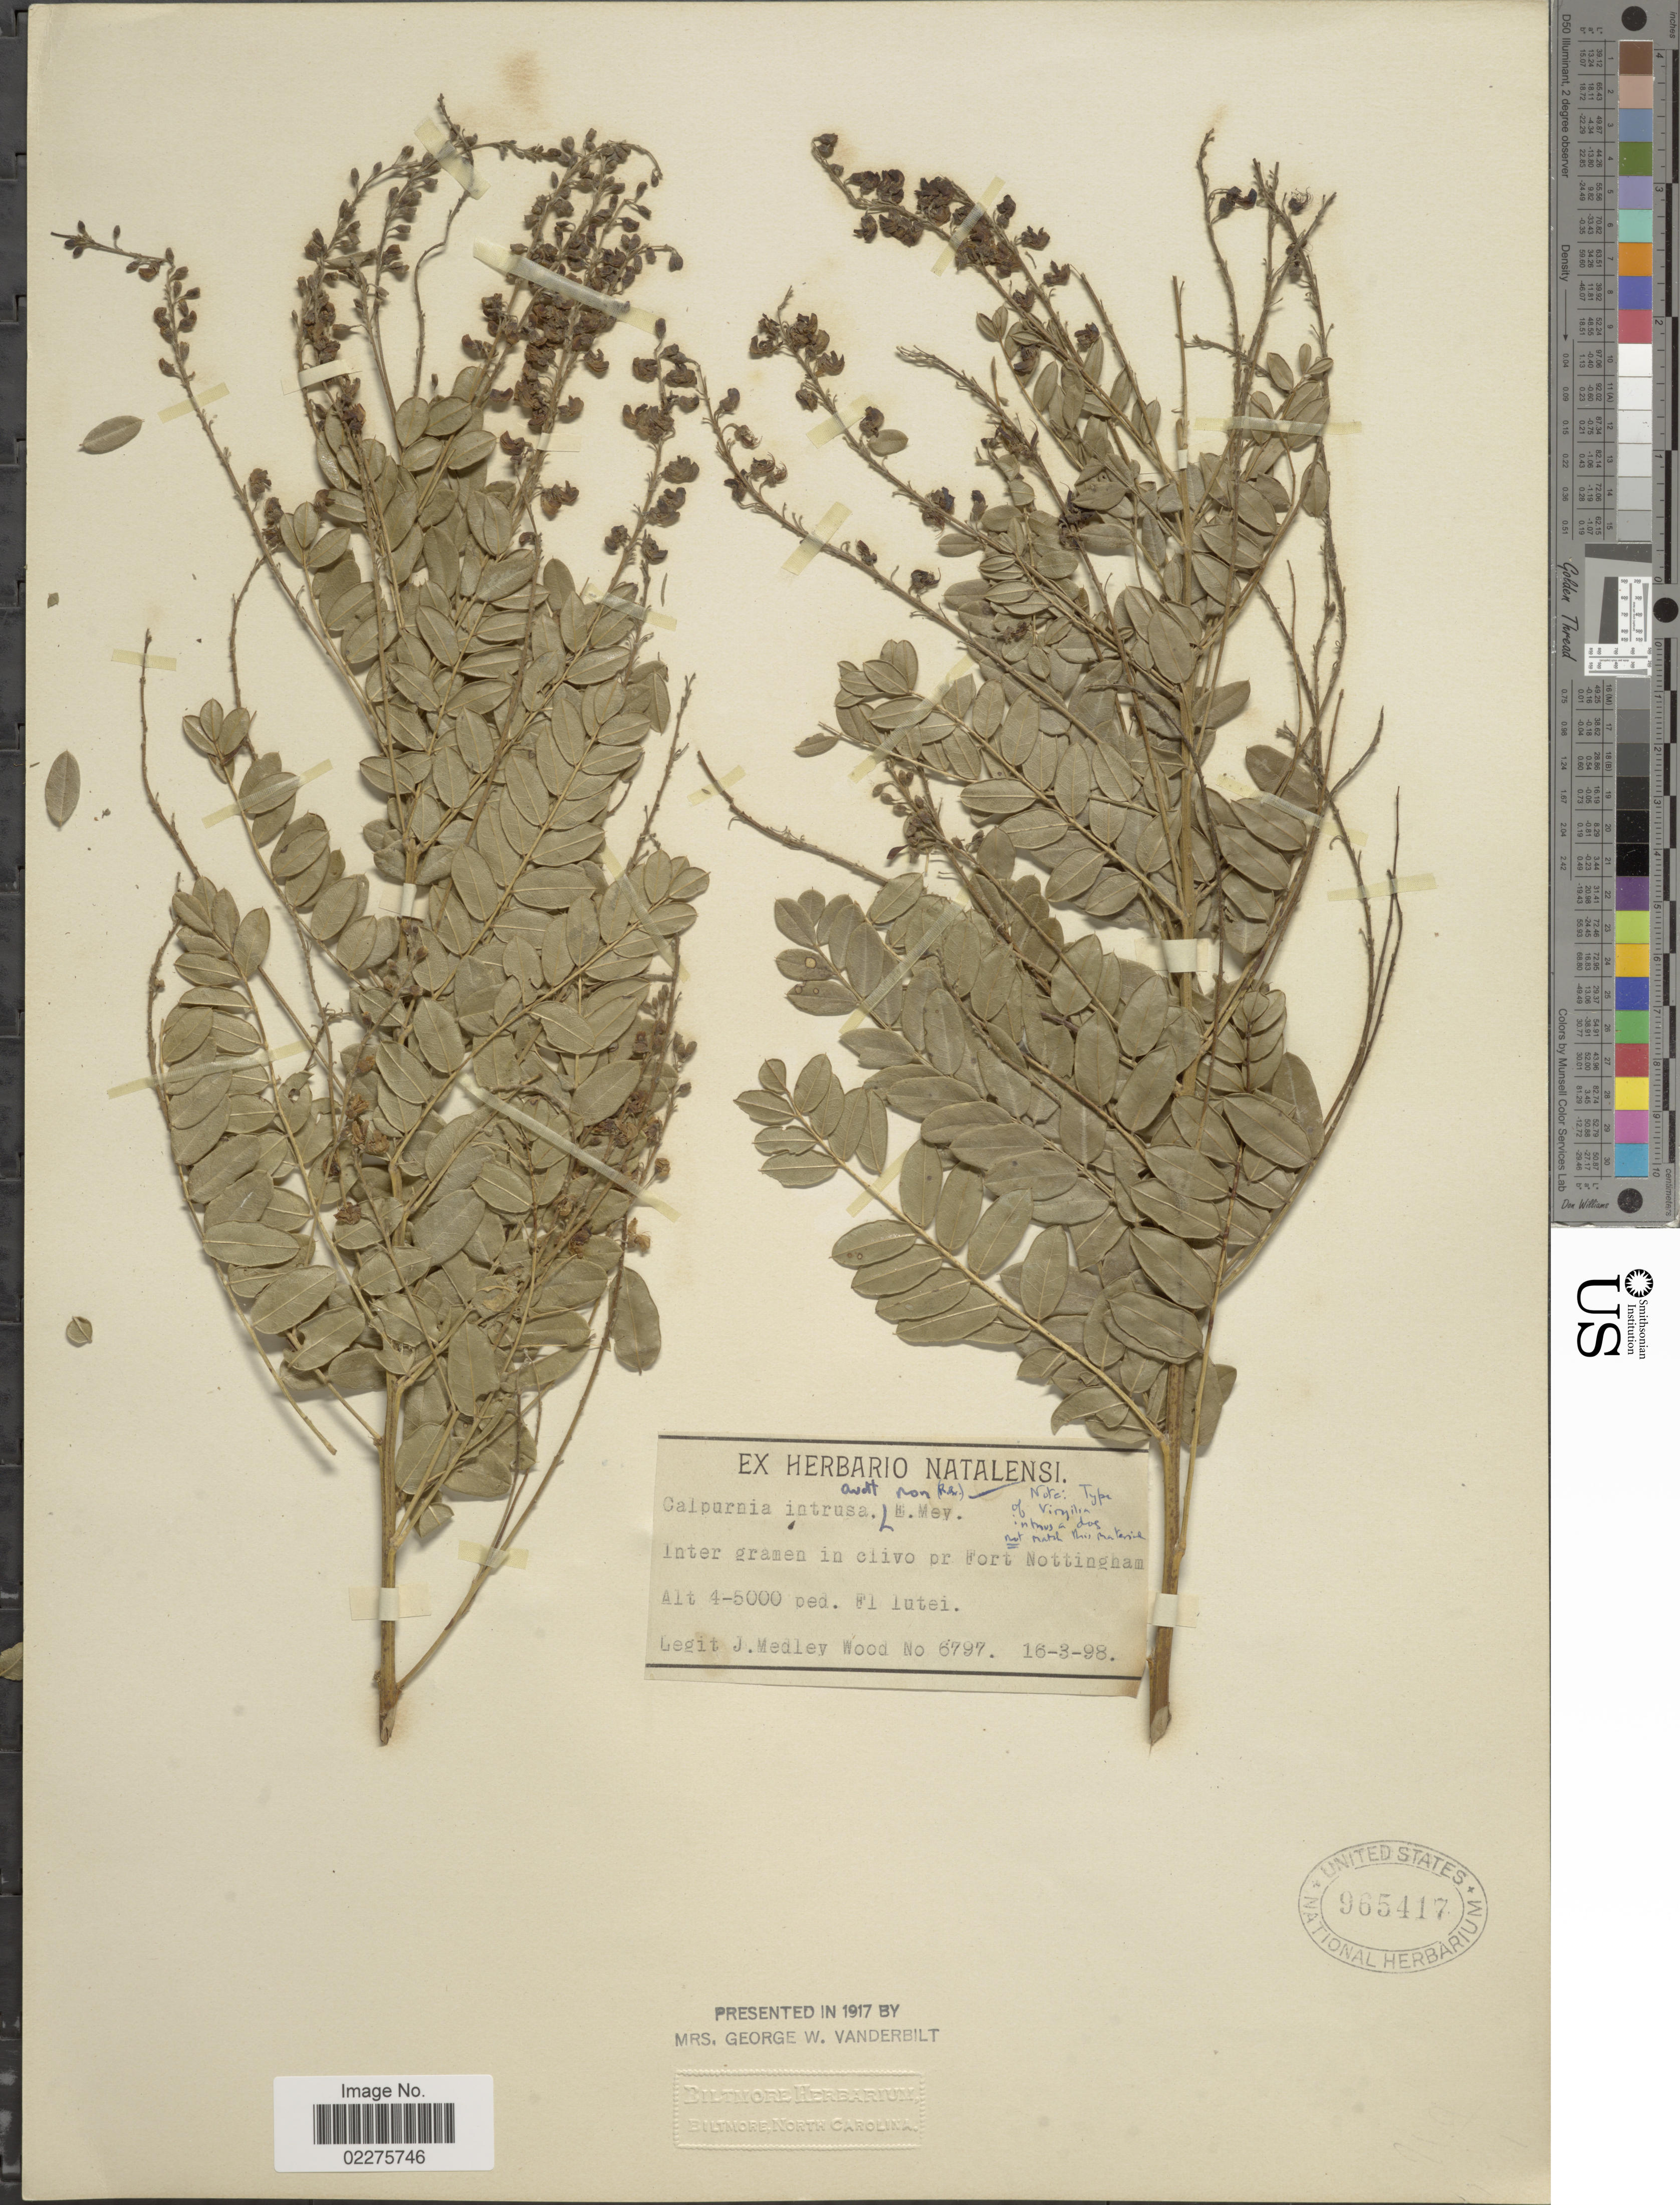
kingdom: Plantae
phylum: Tracheophyta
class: Magnoliopsida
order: Fabales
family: Fabaceae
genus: Calpurnia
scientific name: Calpurnia intrusa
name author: (R. Br.) E. Mey.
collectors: J. Medley Wood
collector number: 6797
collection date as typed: Transcribed d/m/y: 16/3/98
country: South Africa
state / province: KwaZulu-Natal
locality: Pr Fort Nottingham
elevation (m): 1219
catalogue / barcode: US 965417